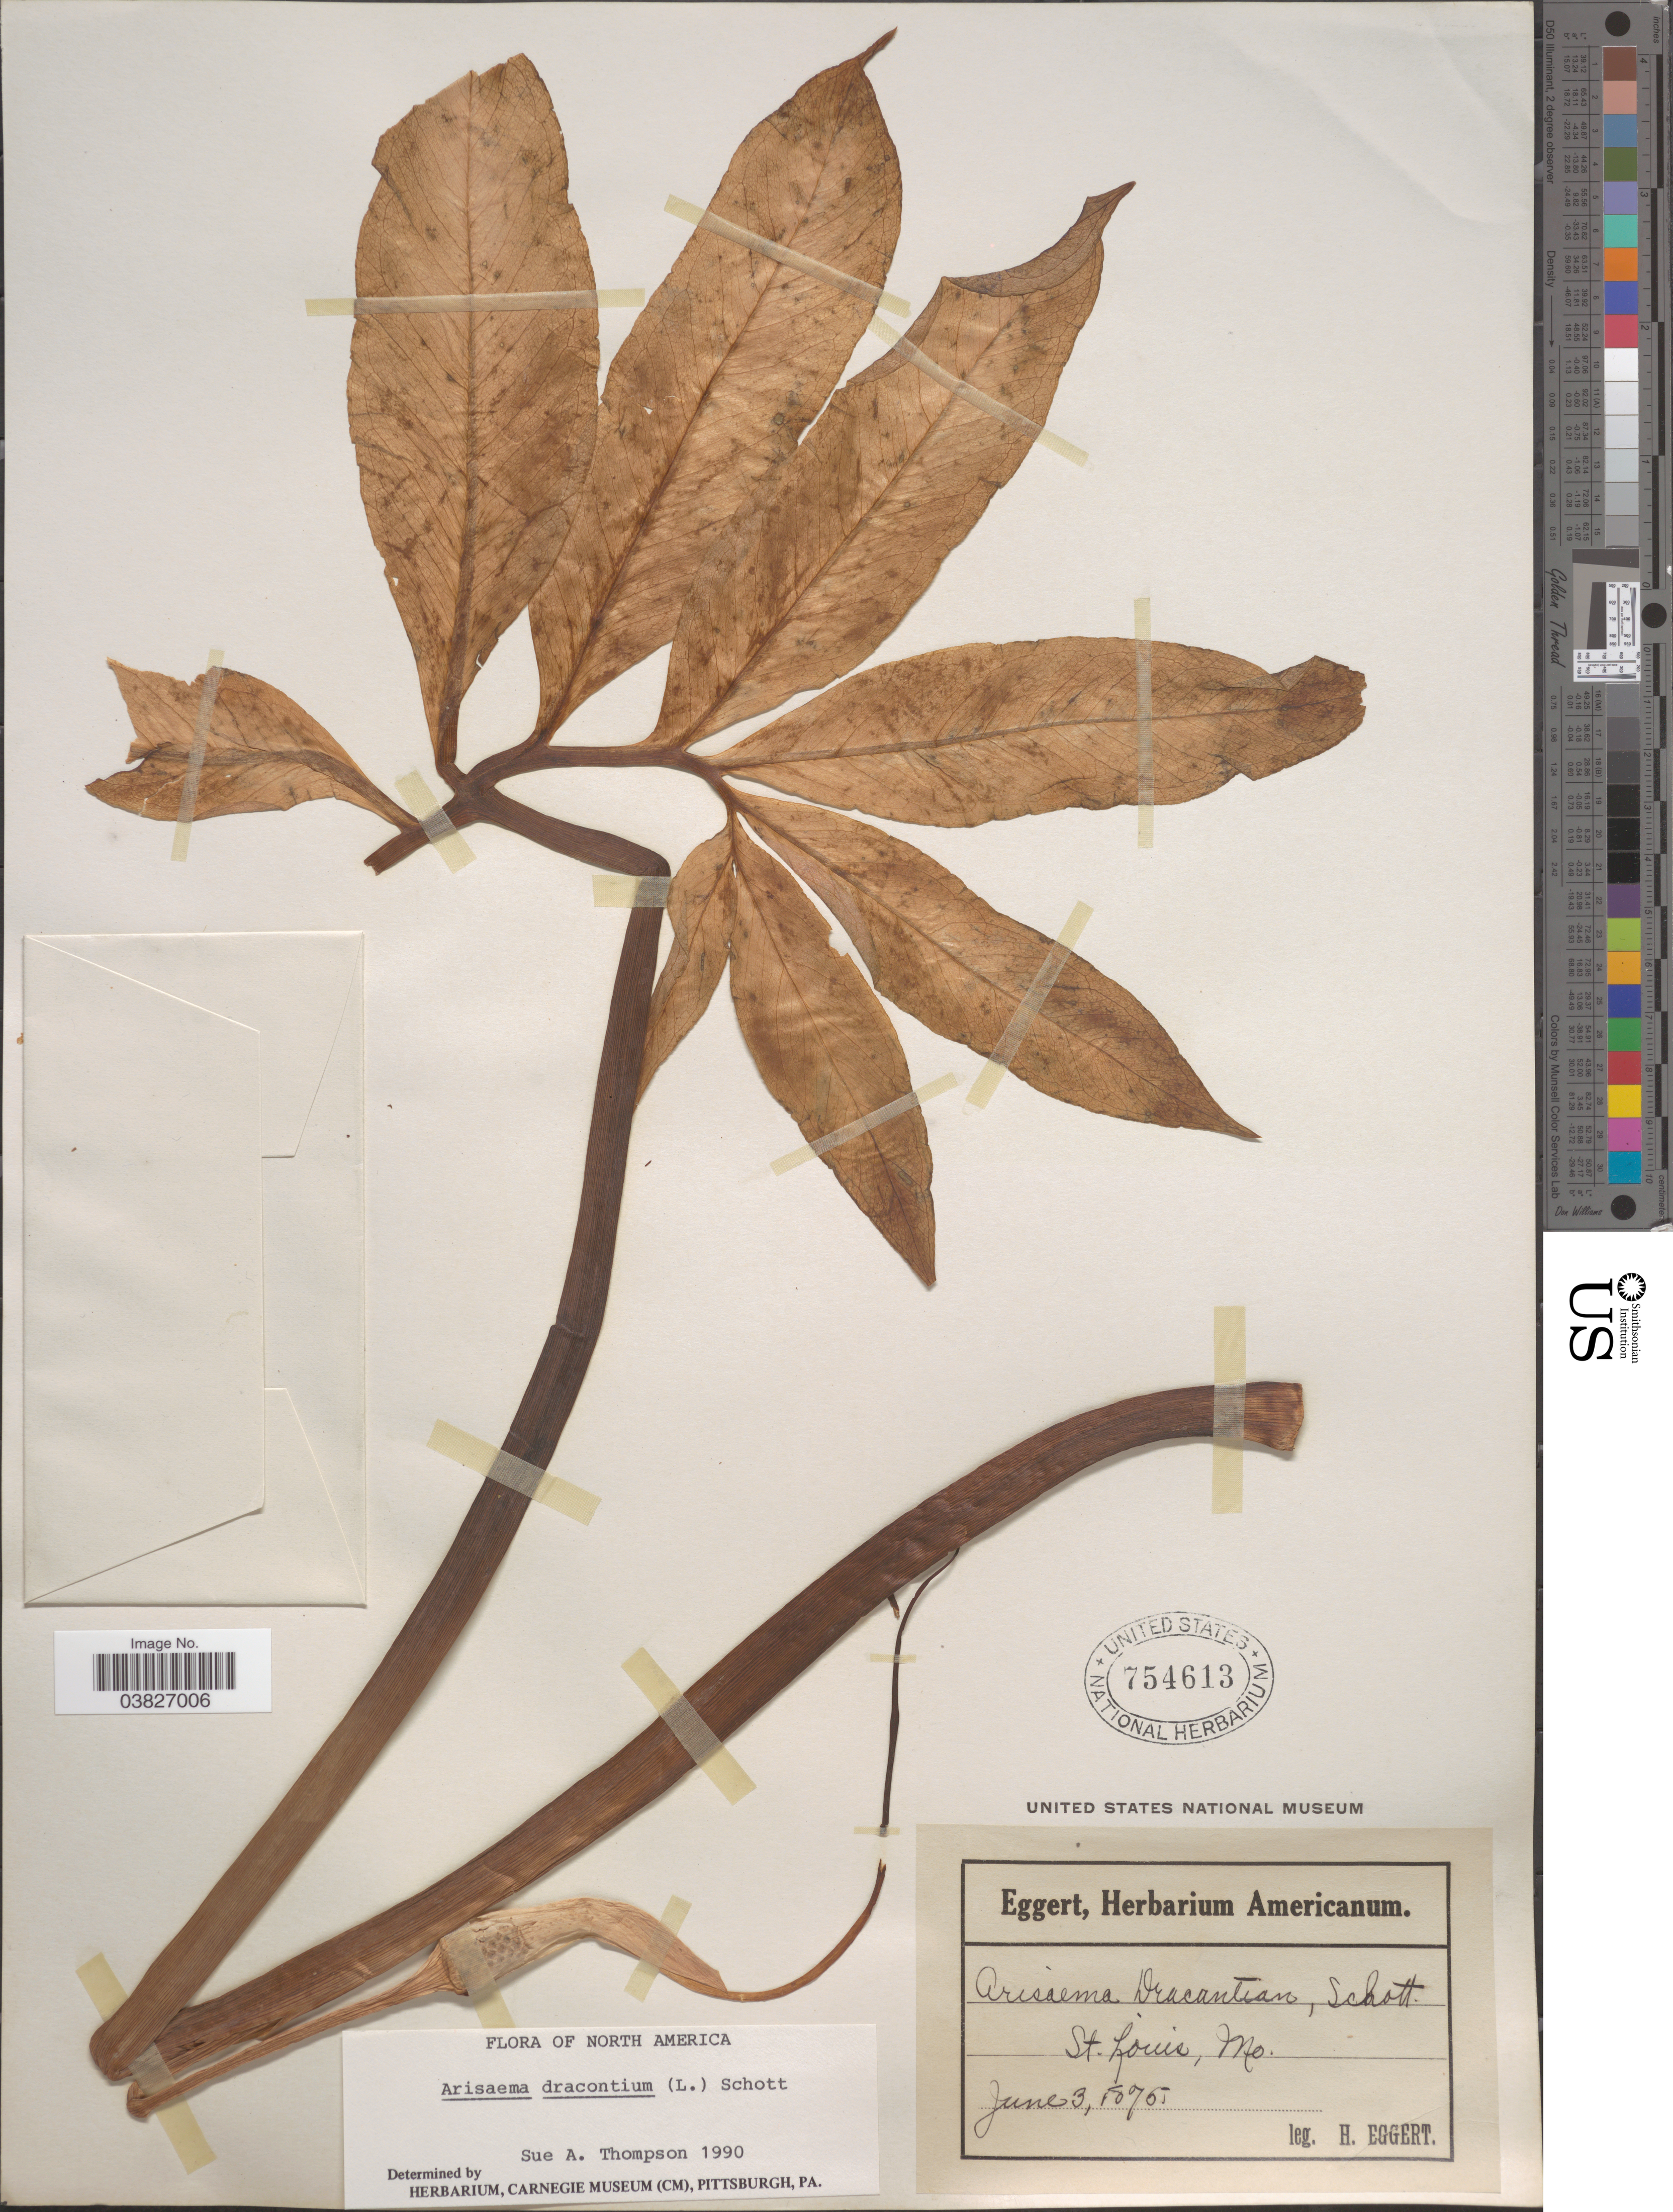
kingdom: Plantae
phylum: Tracheophyta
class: Liliopsida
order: Alismatales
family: Araceae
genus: Arisaema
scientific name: Arisaema dracontium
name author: (L.) Schott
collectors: H. Eggert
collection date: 1875-06-03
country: United States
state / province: Missouri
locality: St. Louis.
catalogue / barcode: US 754613